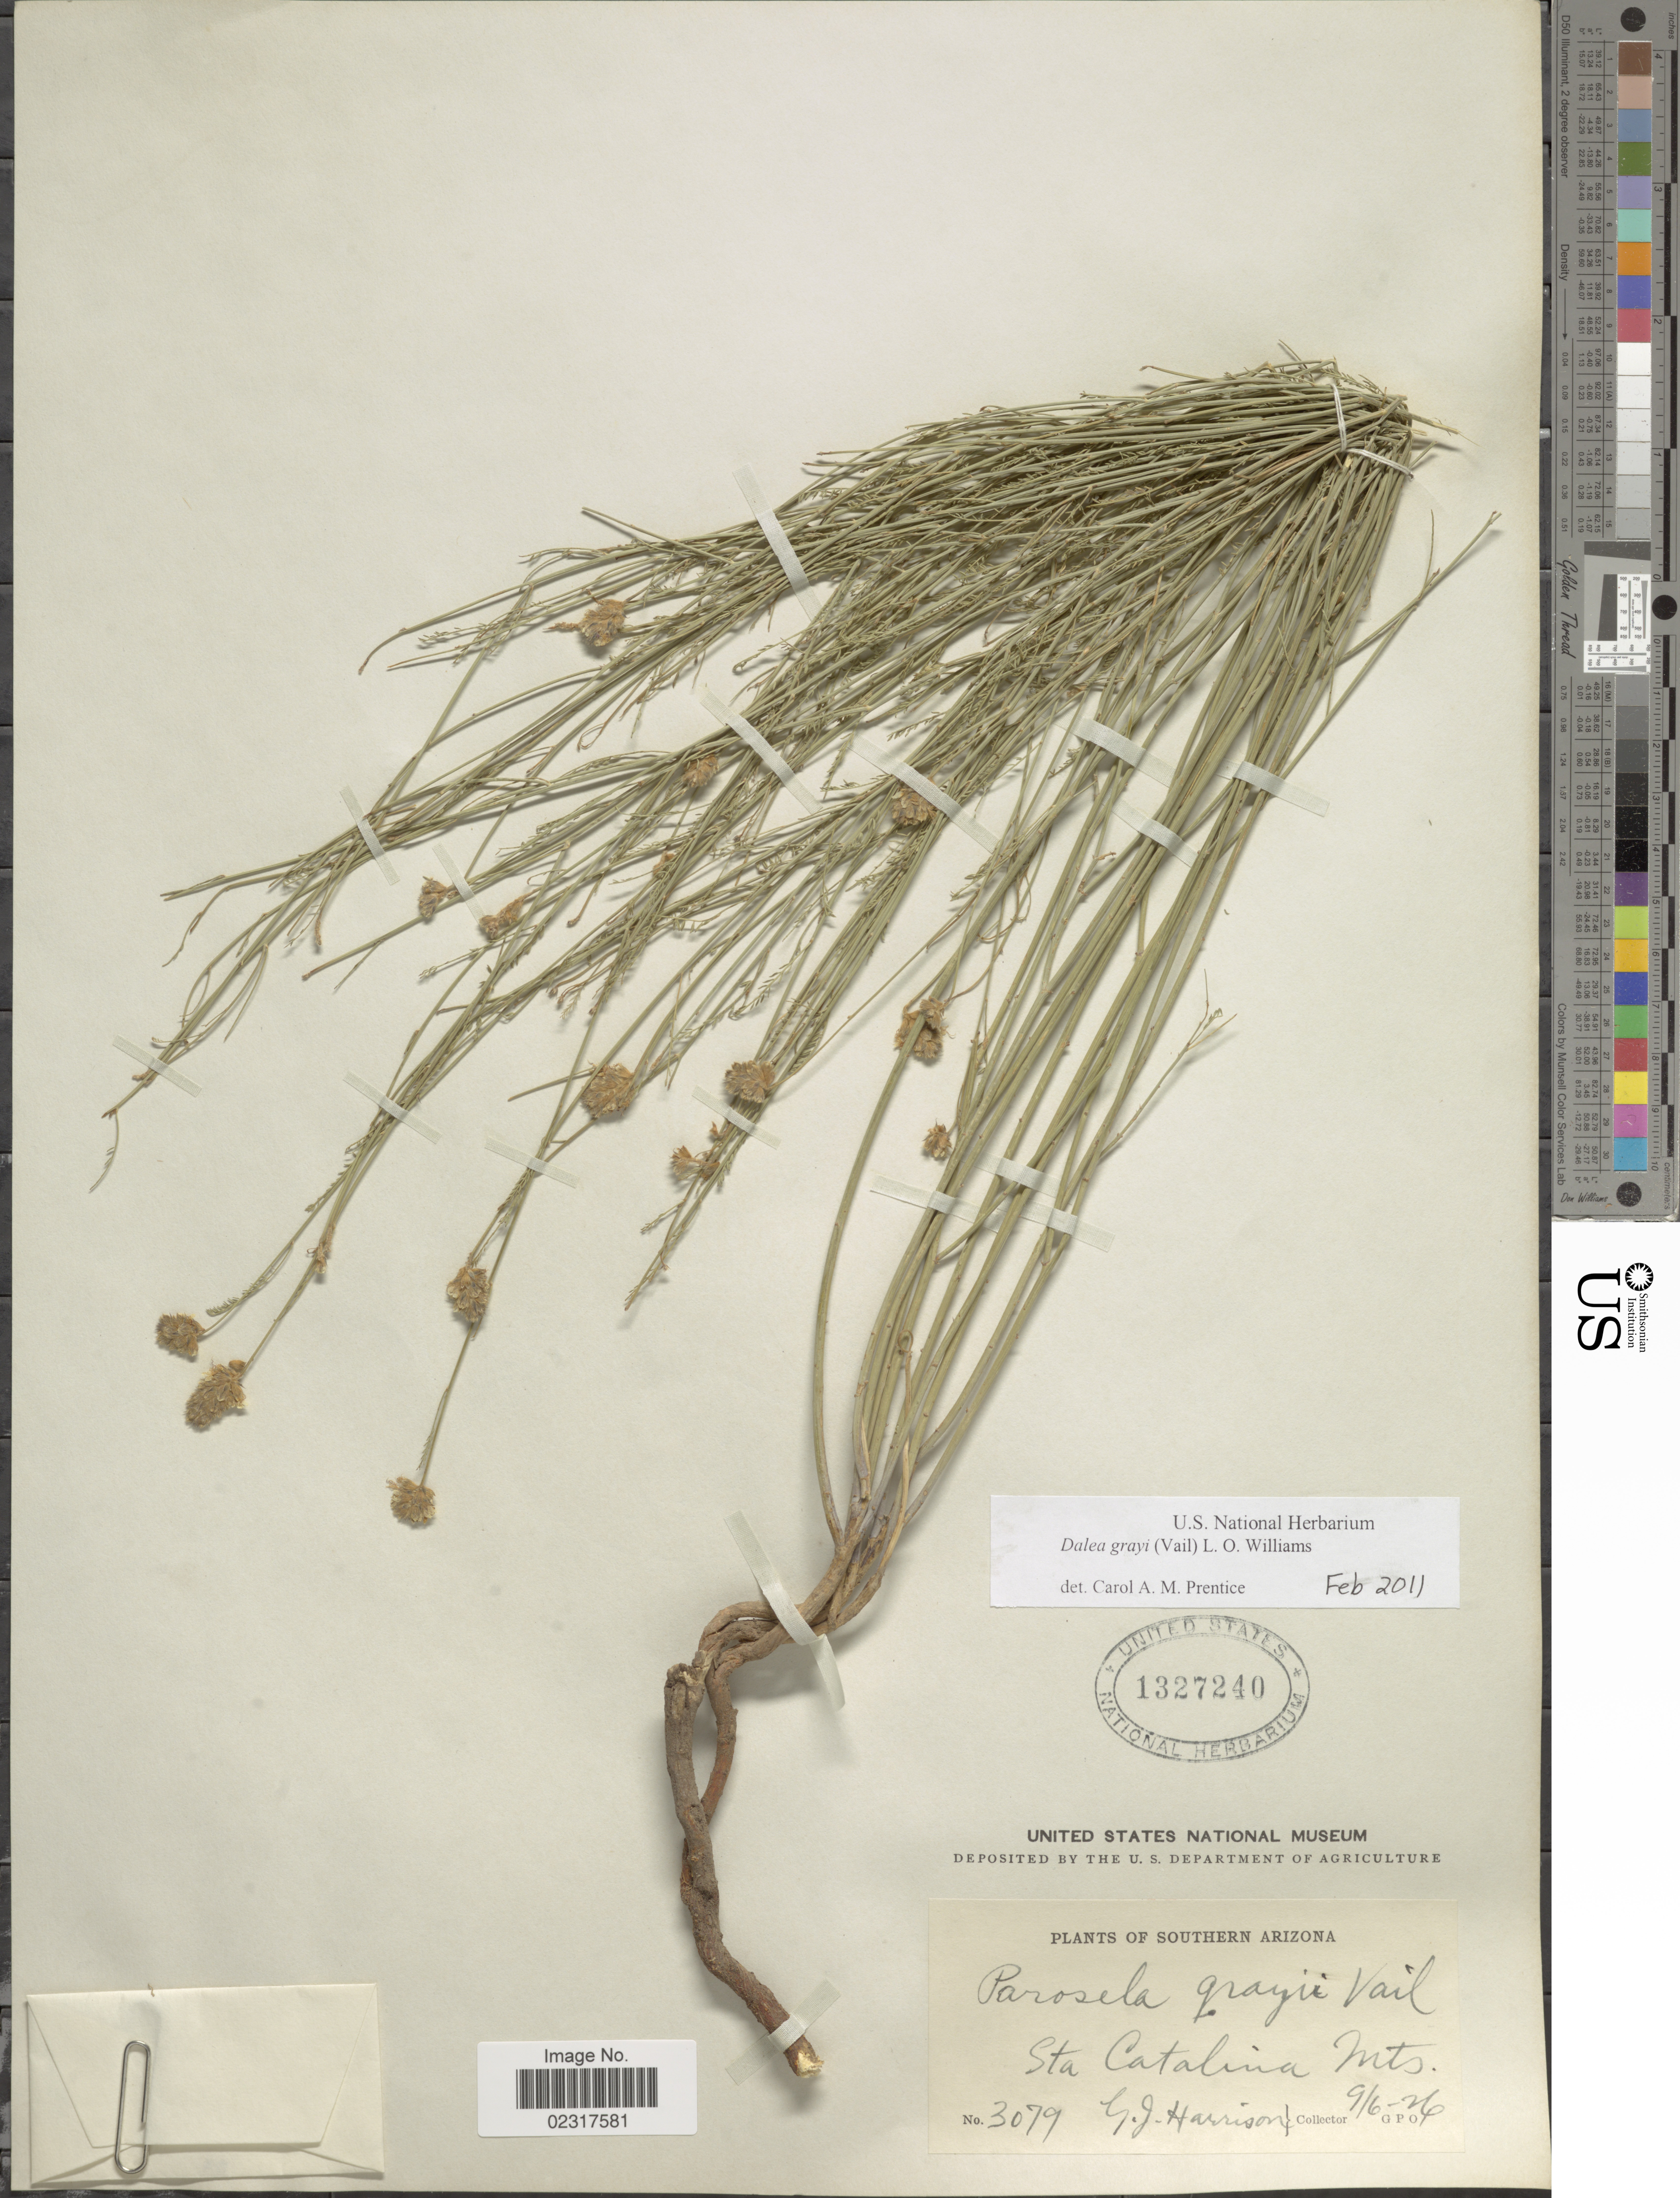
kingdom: Plantae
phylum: Tracheophyta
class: Magnoliopsida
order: Fabales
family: Fabaceae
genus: Dalea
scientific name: Dalea grayi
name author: (Vail) L.O. Williams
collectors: G. J. Harrison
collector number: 3079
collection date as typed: Transcribed d/m/y: 6/9/26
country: United States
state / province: Arizona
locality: Southern Arizona, Sta Catalina Mts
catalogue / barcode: US 1327240